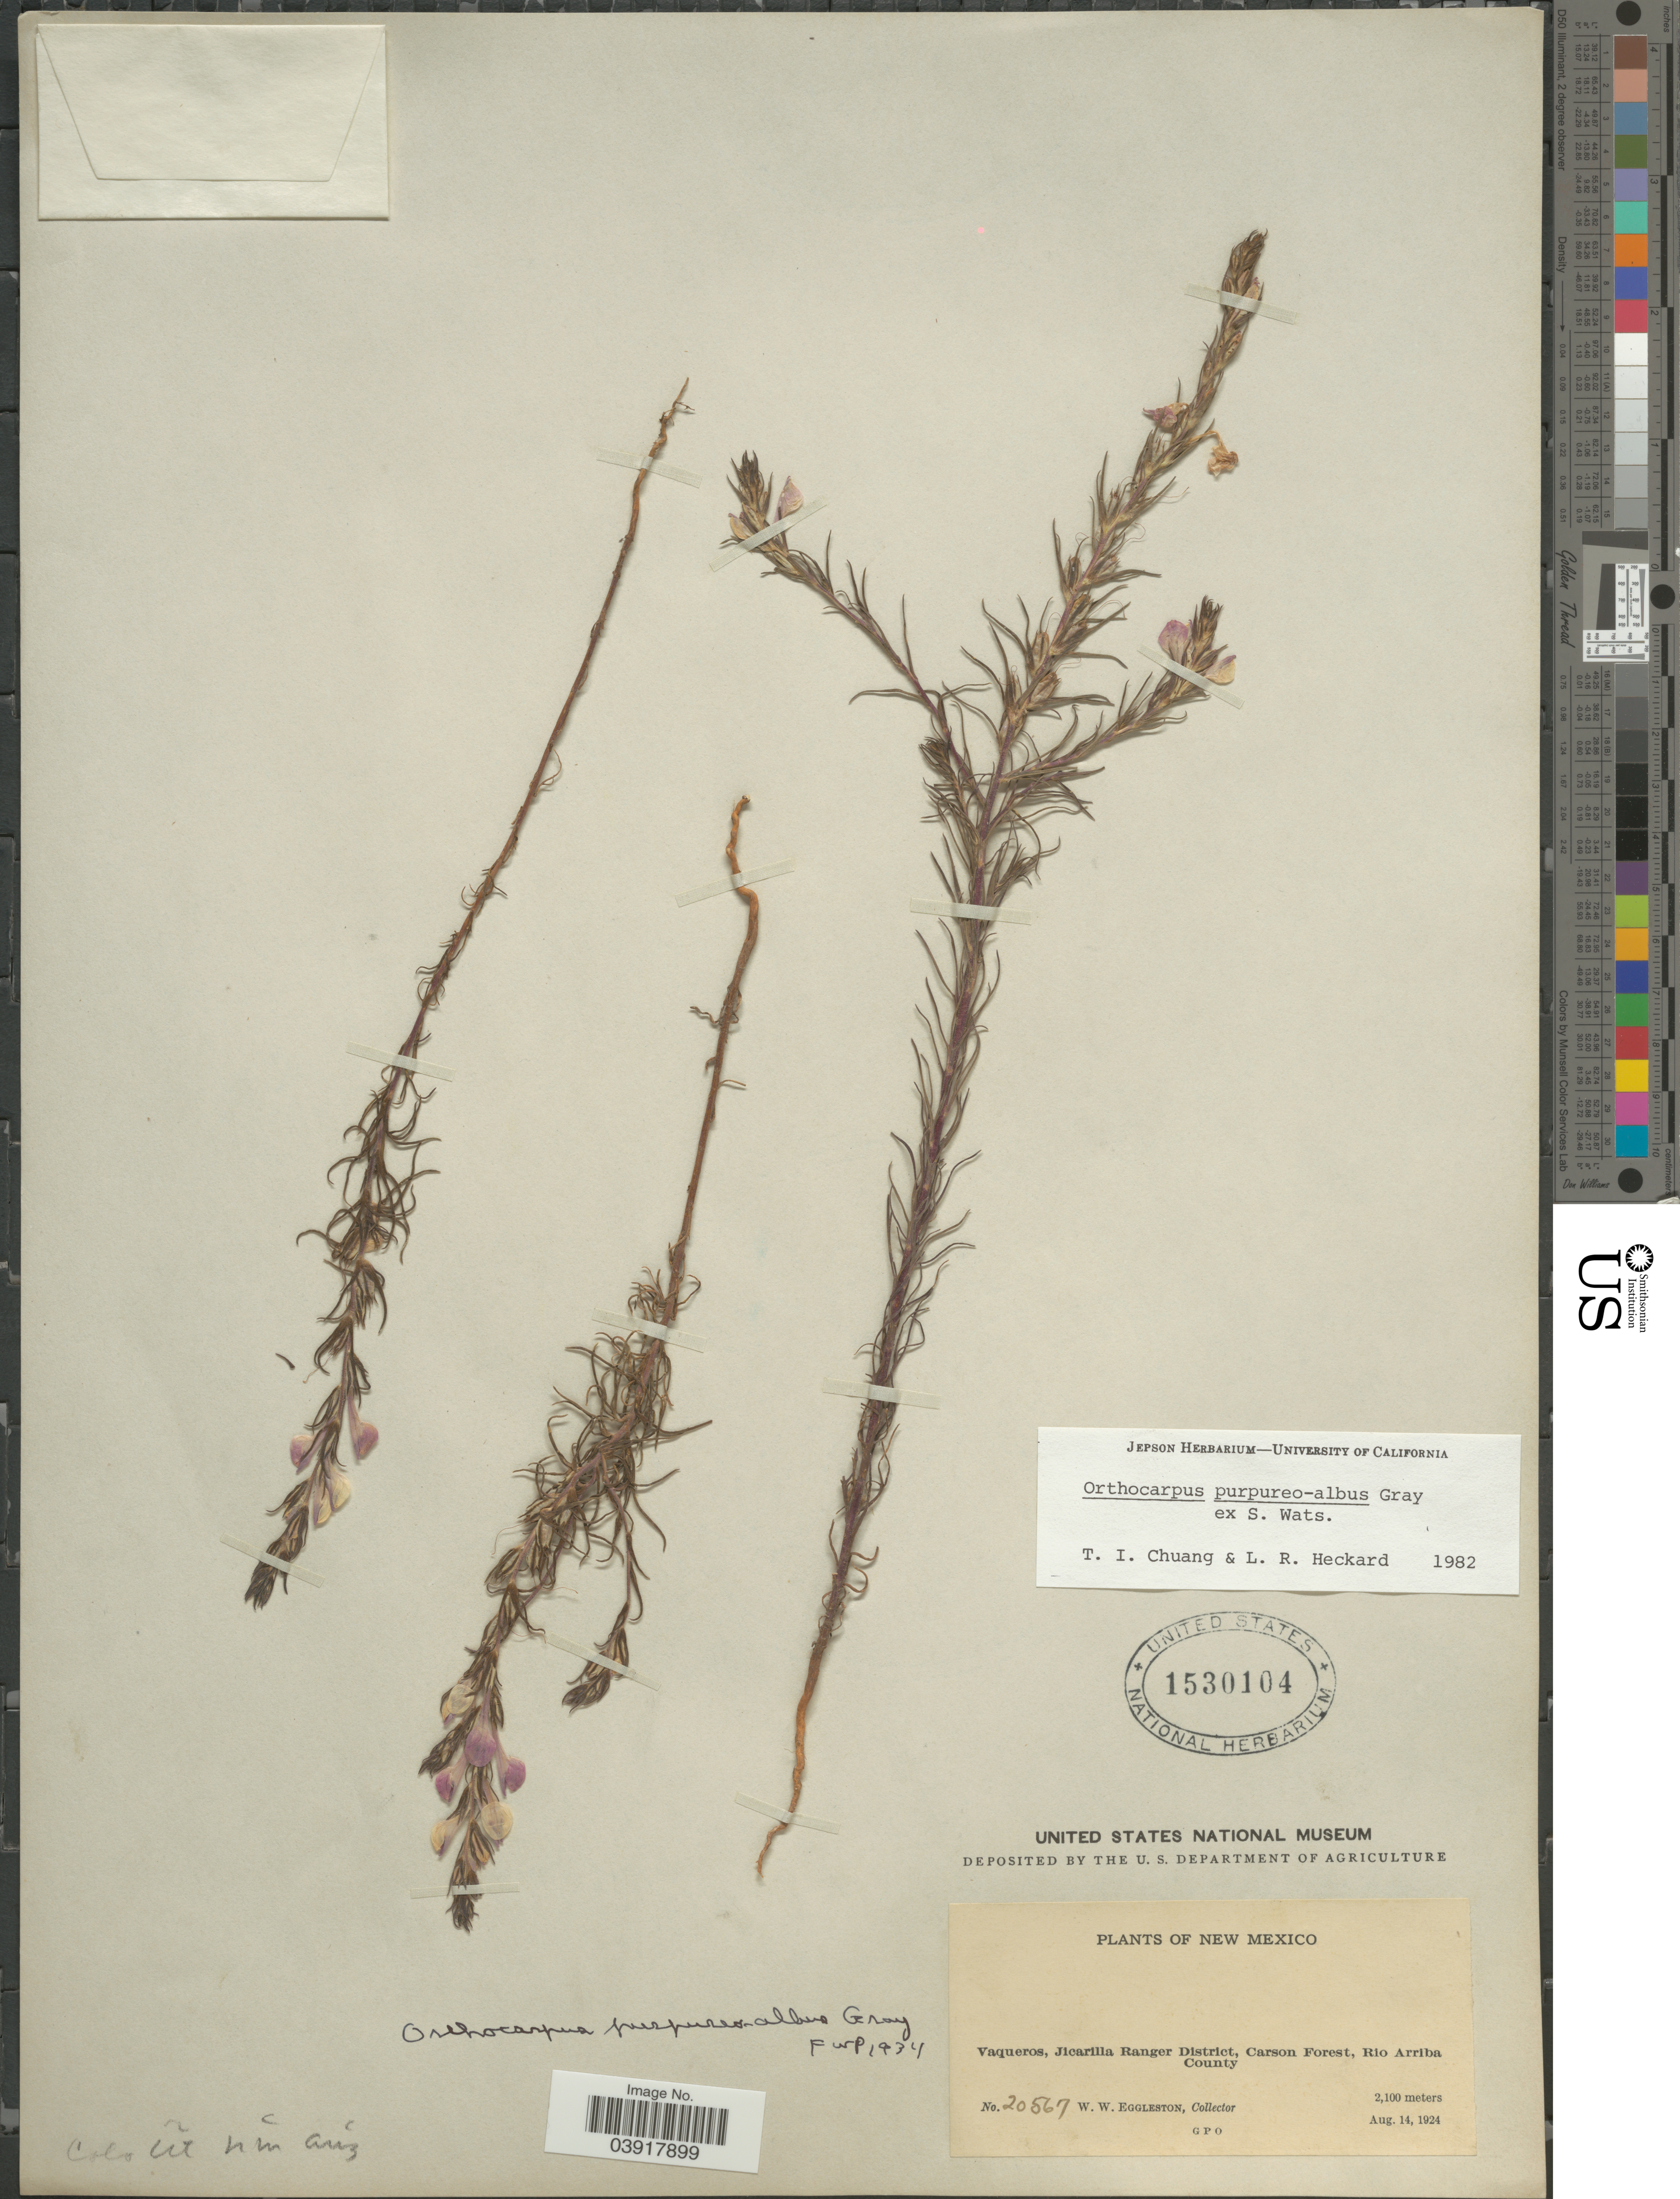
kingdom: Plantae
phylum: Tracheophyta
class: Magnoliopsida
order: Lamiales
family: Orobanchaceae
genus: Orthocarpus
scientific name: Orthocarpus purpureo-albus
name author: A. Gray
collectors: W. W. Eggleston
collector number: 20567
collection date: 1924-08-14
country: United States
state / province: New Mexico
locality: Vaqueros, Jicarilla Ranger District, Carson Forest, Rio Arriba County.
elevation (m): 2100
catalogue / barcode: US 1530104